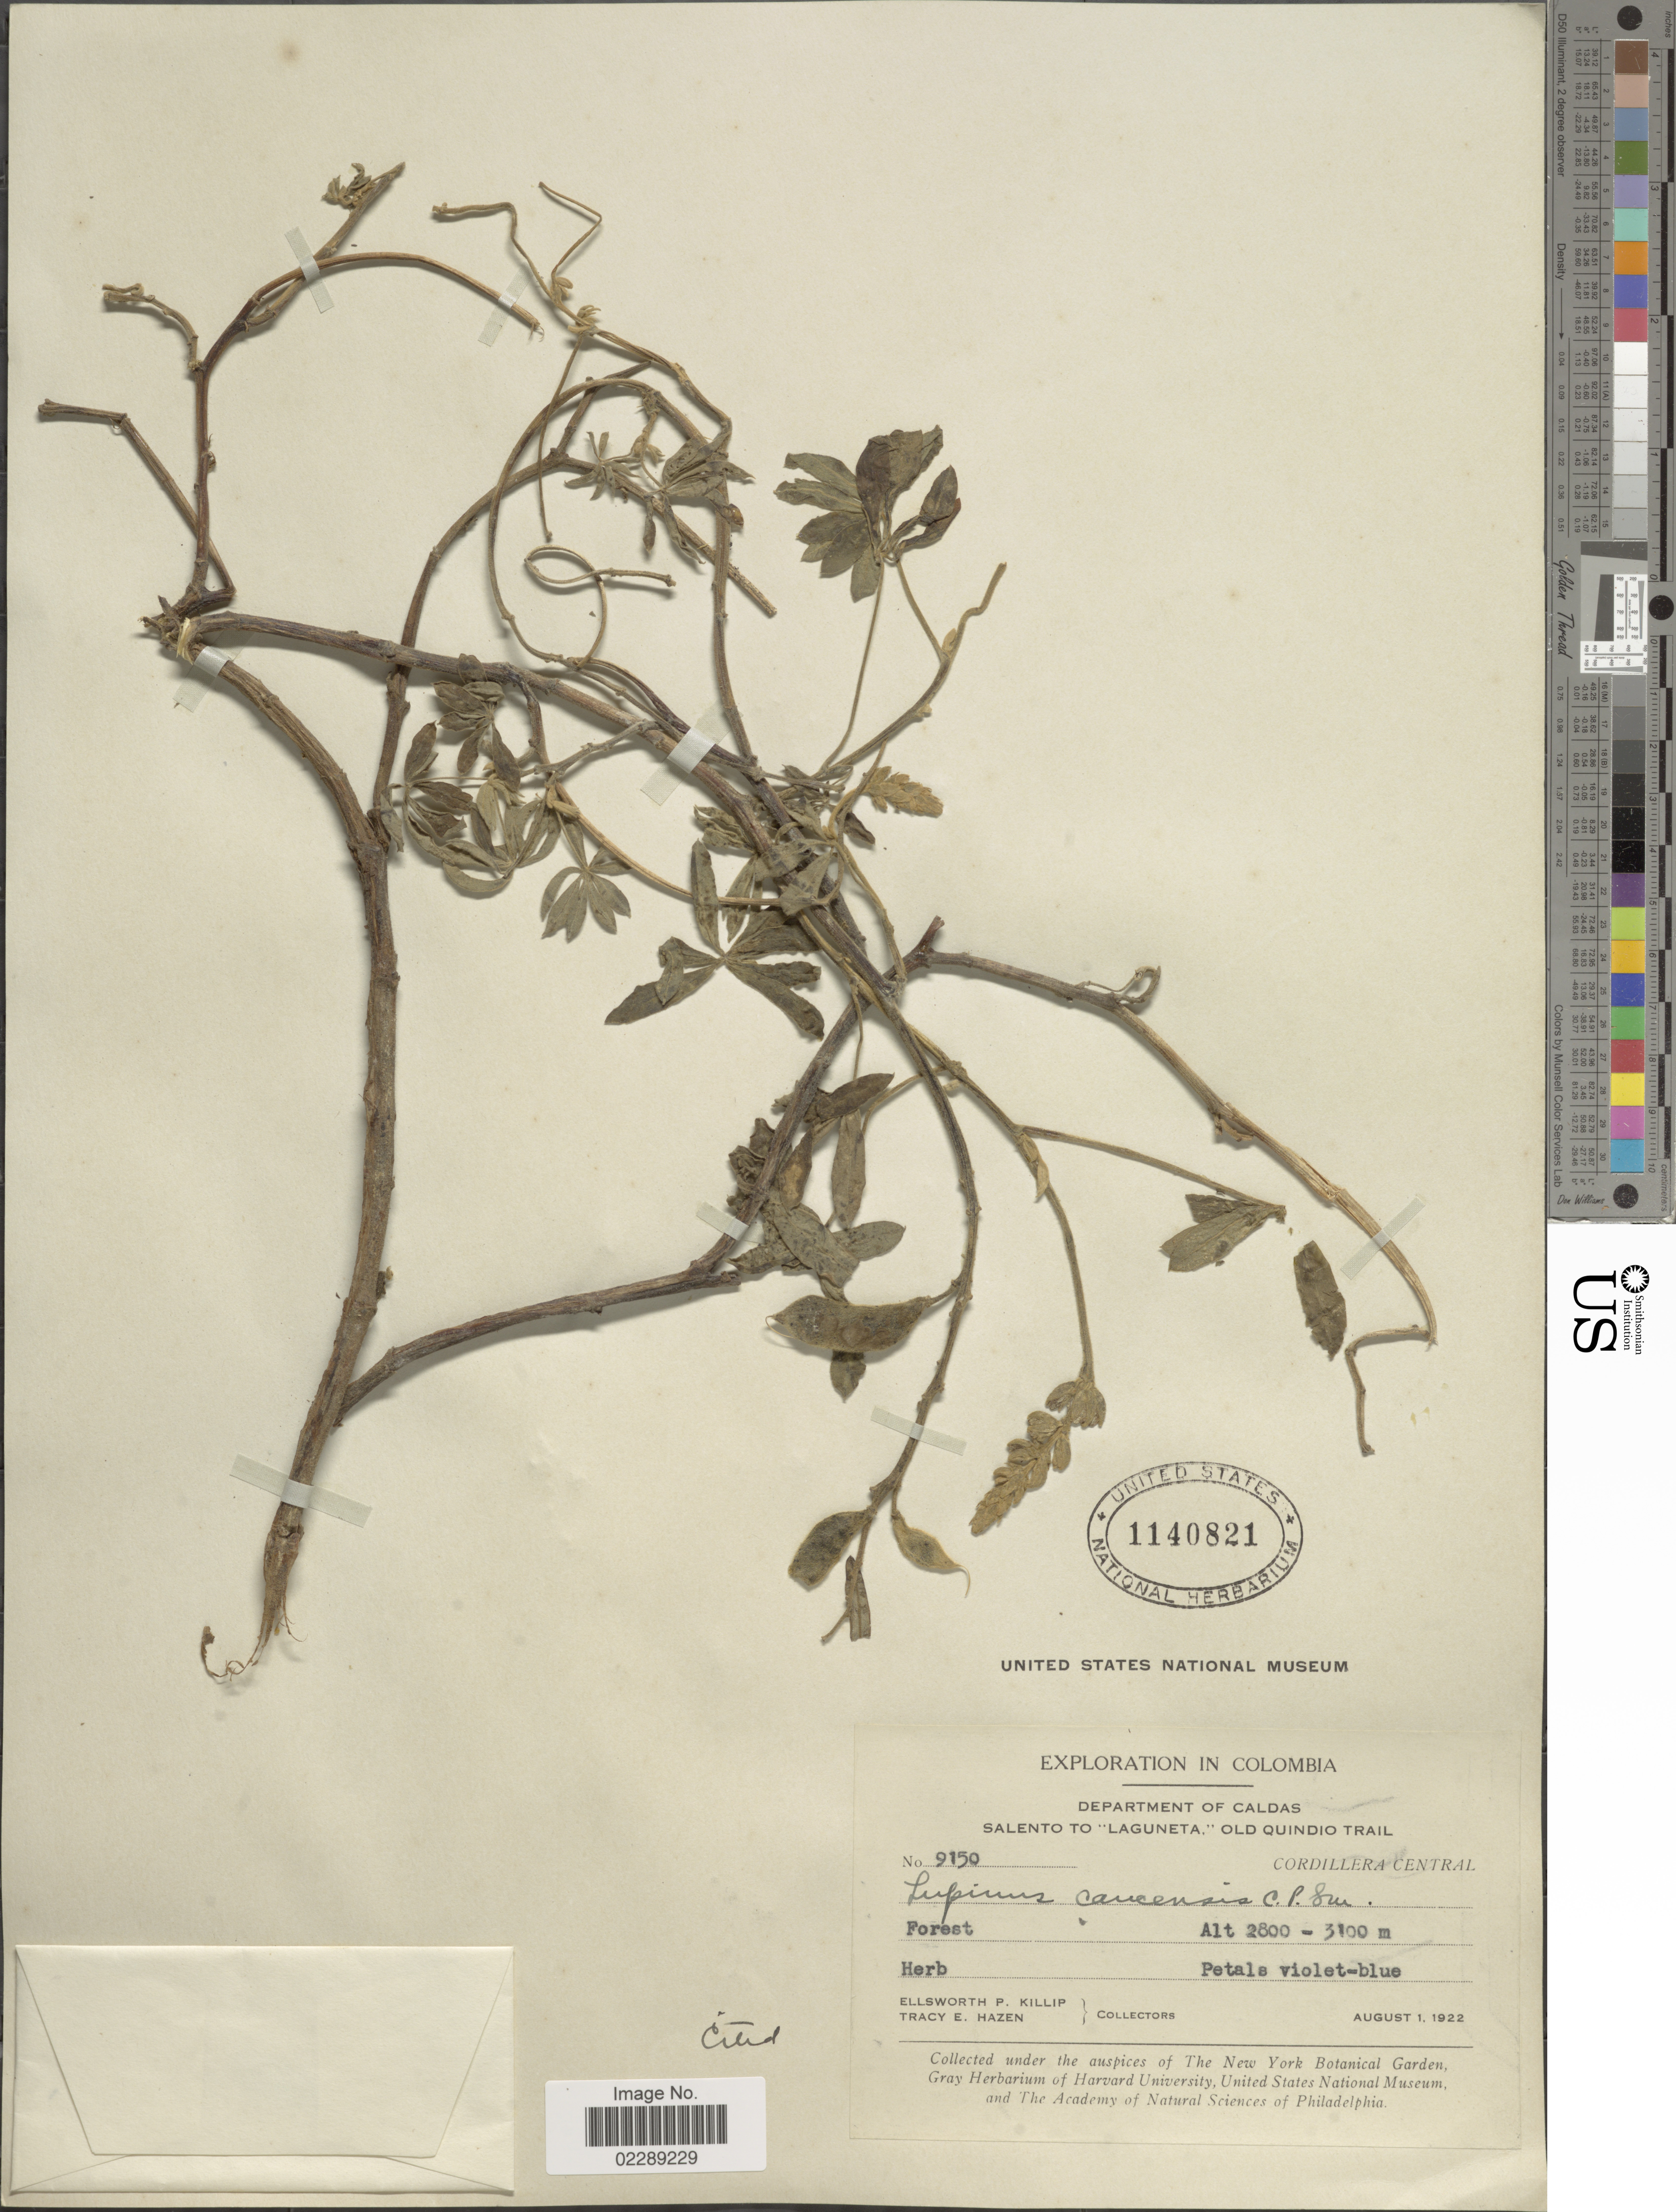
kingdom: Plantae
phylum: Tracheophyta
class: Magnoliopsida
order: Fabales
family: Fabaceae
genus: Lupinus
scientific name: Lupinus caucensis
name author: C.P. Sm.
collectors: E. P. Killip & T. E. Hazen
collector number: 9150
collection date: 1922-08-01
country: Colombia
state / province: Caldas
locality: Department of Caldas. Salento to "Laguneta", Old Quindio Trail. Cordillera Central. Forest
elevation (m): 2800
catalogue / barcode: US 1140821